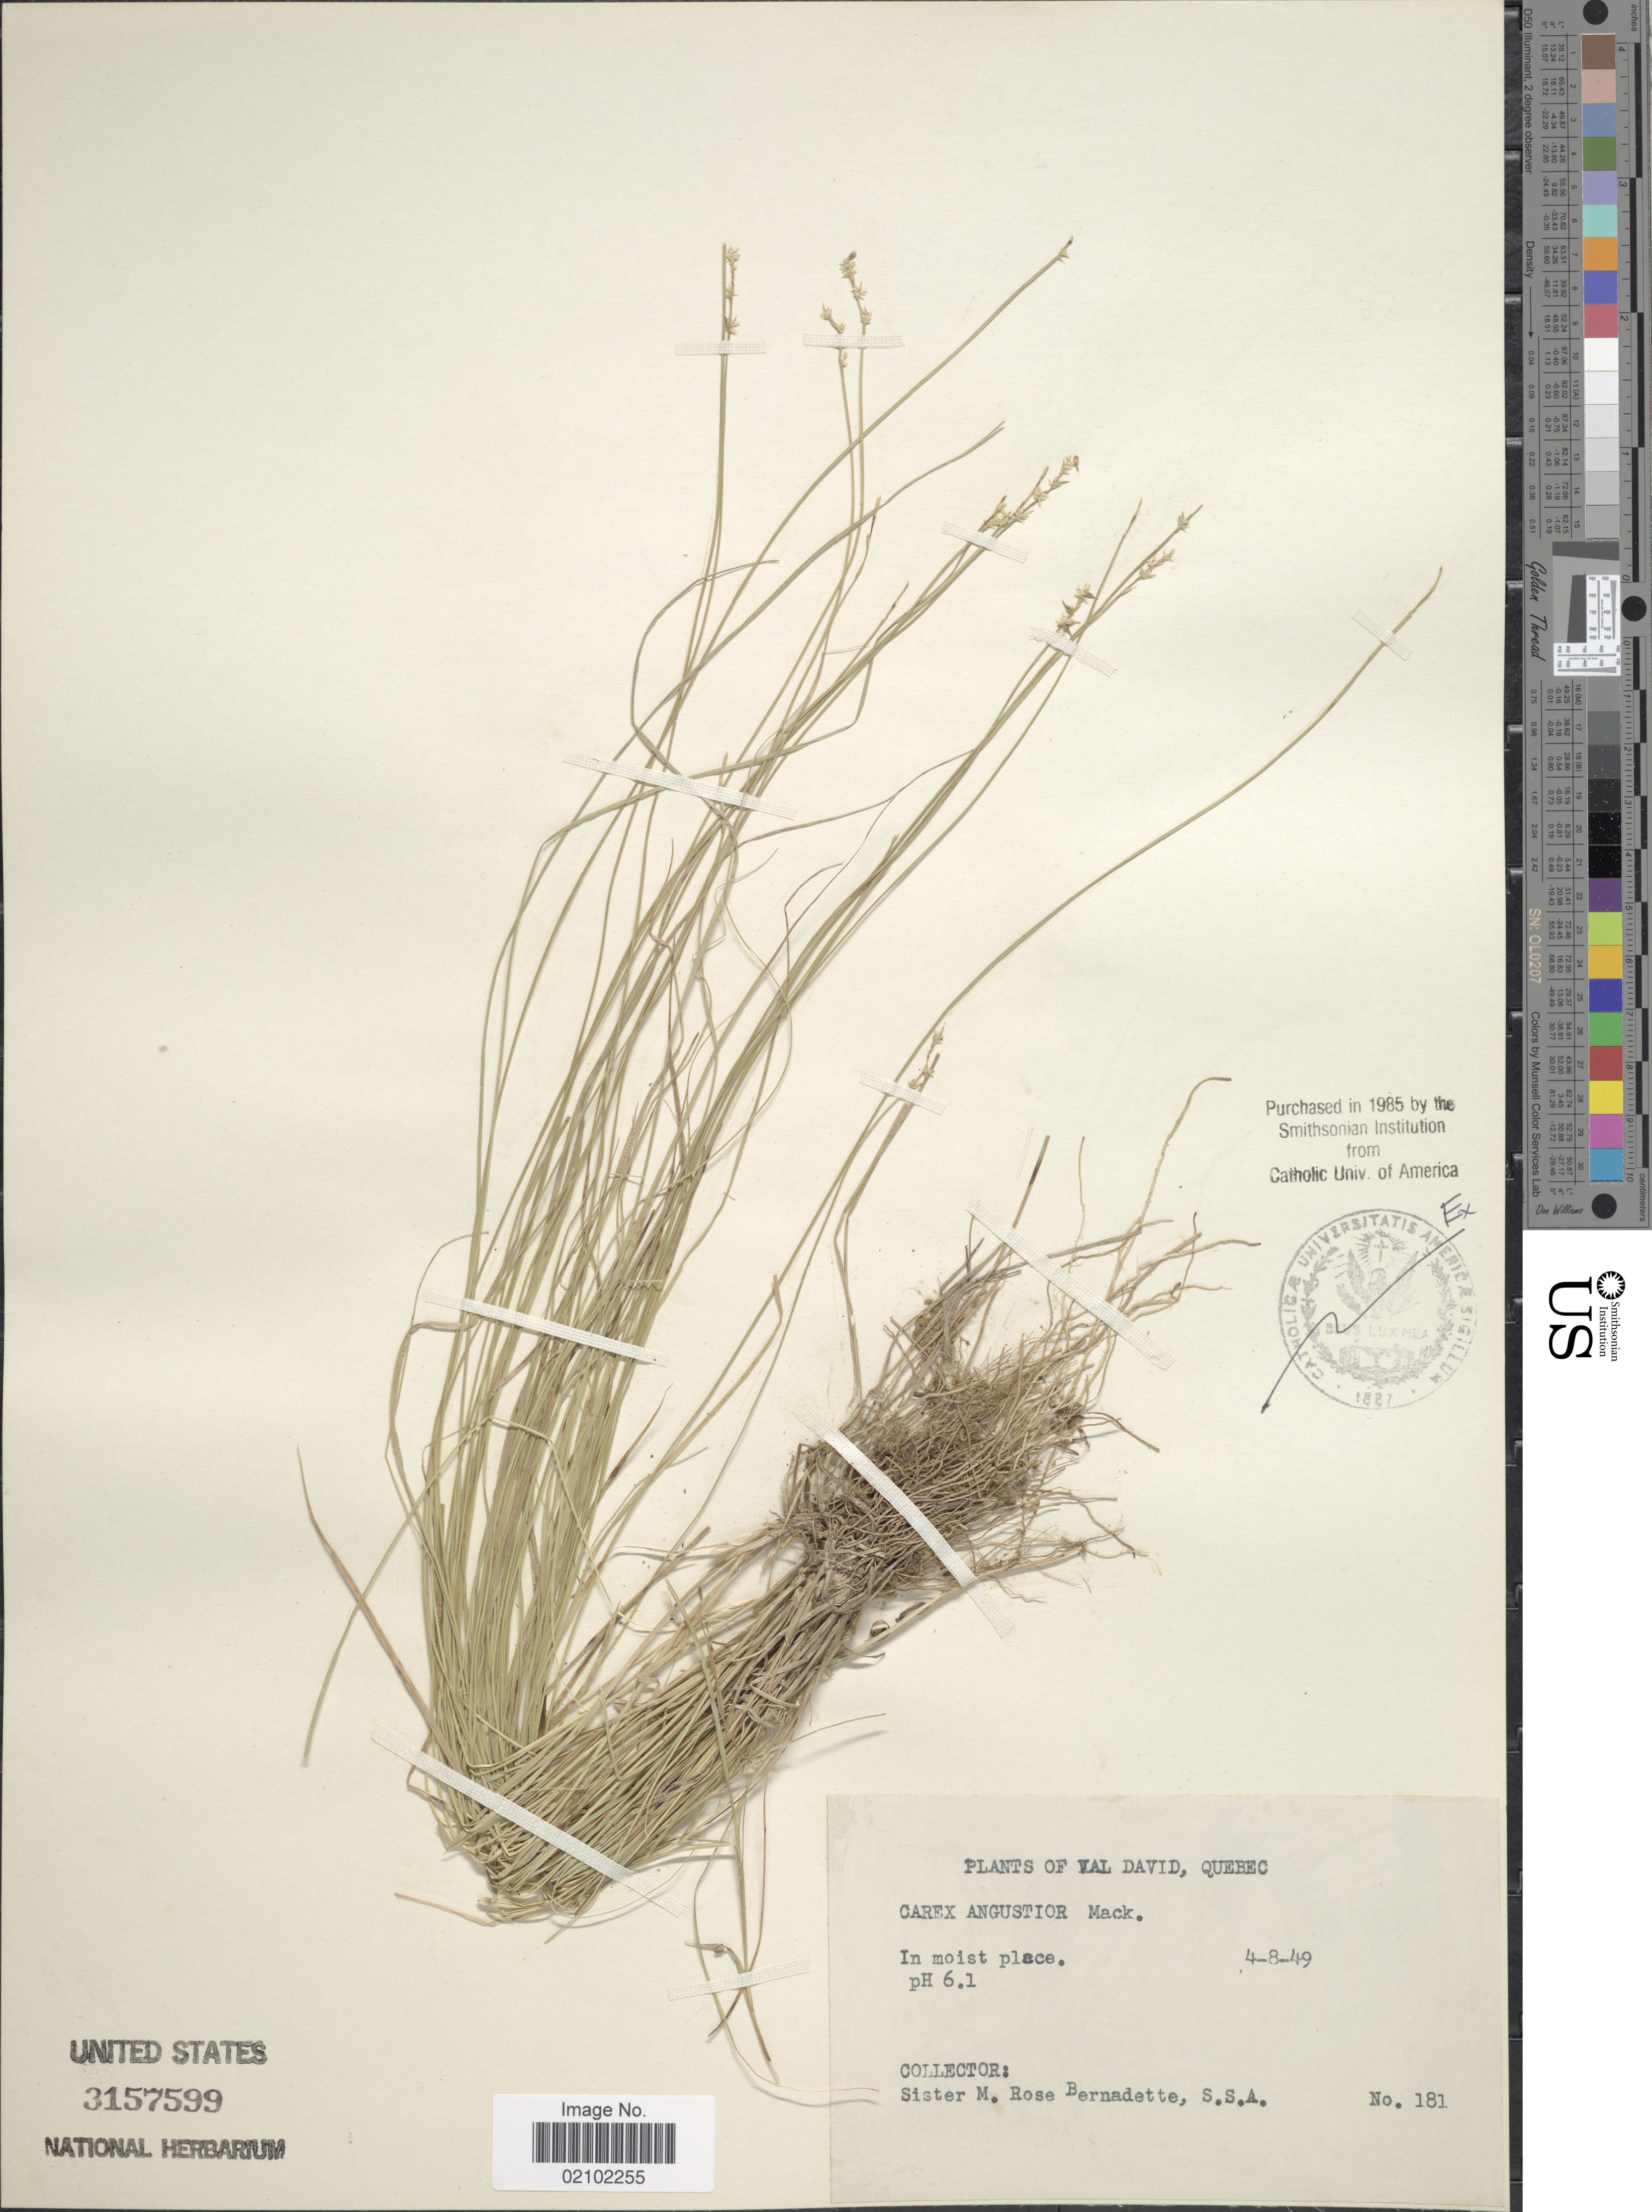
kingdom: Plantae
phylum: Tracheophyta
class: Liliopsida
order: Poales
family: Cyperaceae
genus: Carex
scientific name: Carex echinata subsp. echinata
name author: Murray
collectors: M. Bernadette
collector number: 181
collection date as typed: Transcribed d/m/y: 8/4/49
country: Canada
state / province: Quebec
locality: Val David, pH 6.1 [unsure placement]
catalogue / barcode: US 3157599